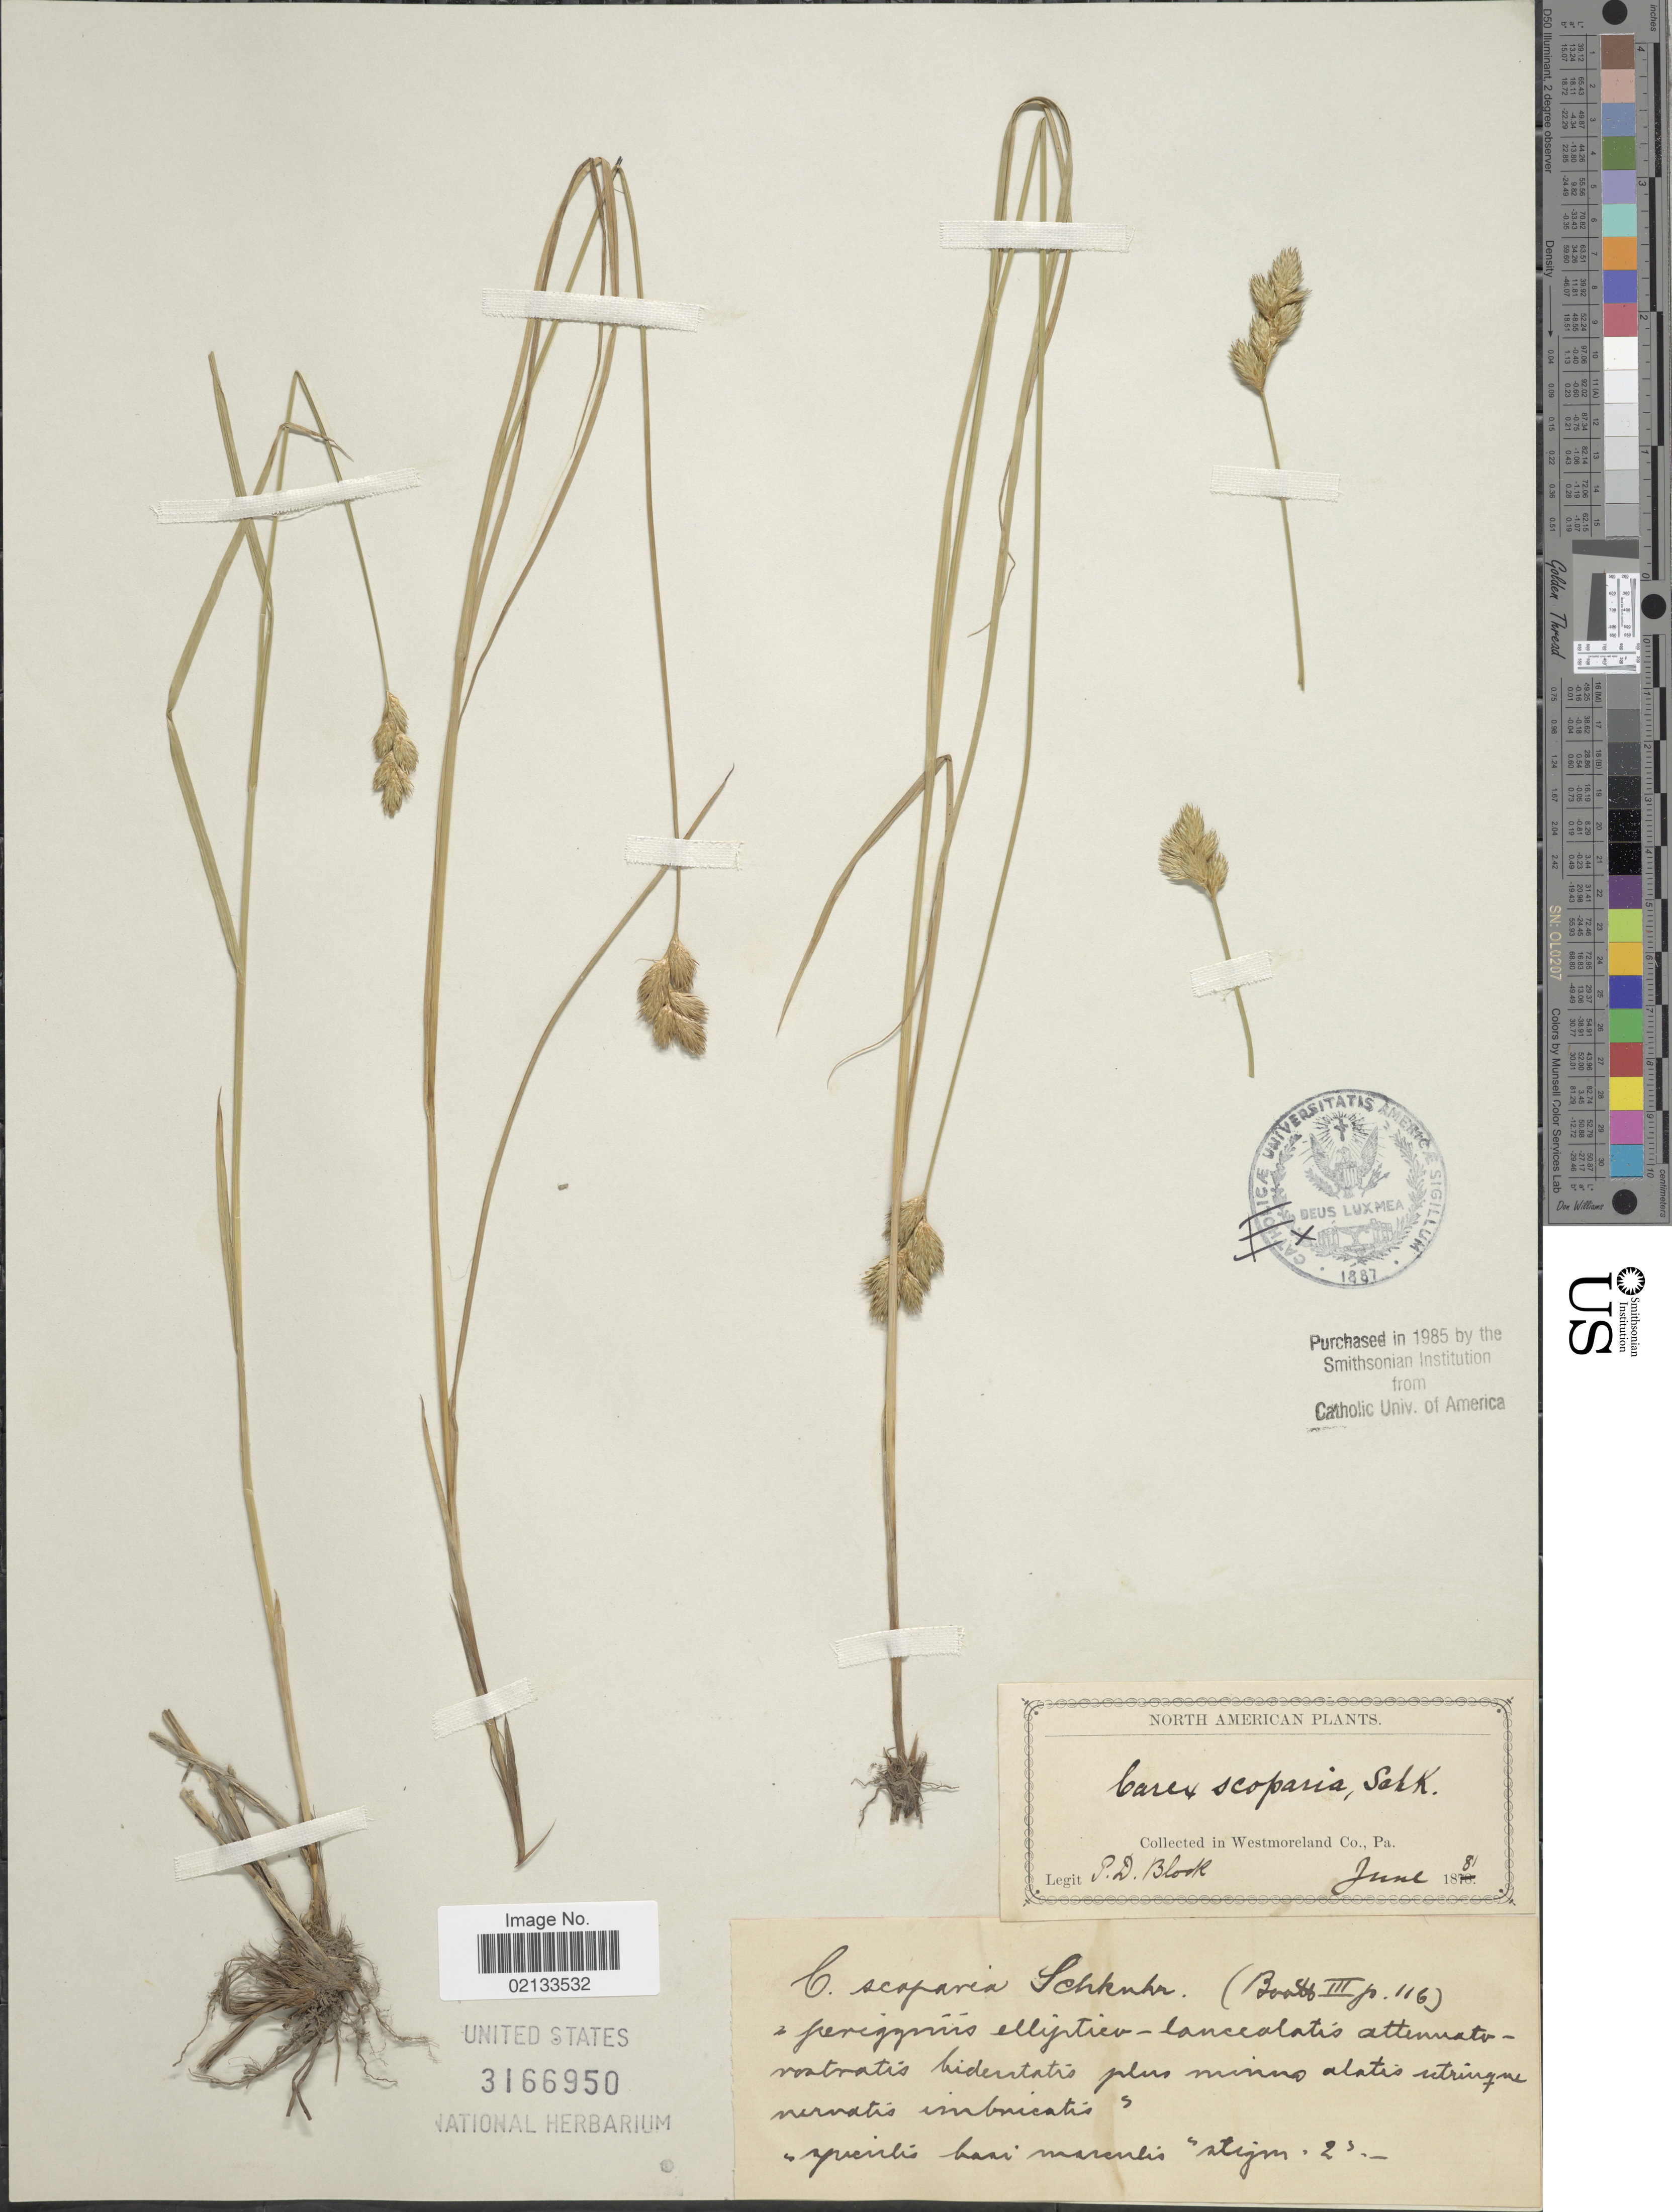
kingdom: Plantae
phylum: Tracheophyta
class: Liliopsida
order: Poales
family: Cyperaceae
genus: Carex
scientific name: Carex scoparia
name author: Schkuhr ex Willd.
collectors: P. Block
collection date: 1881-06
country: United States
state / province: Pennsylvania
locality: In Westmoreland Co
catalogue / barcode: US 3166950